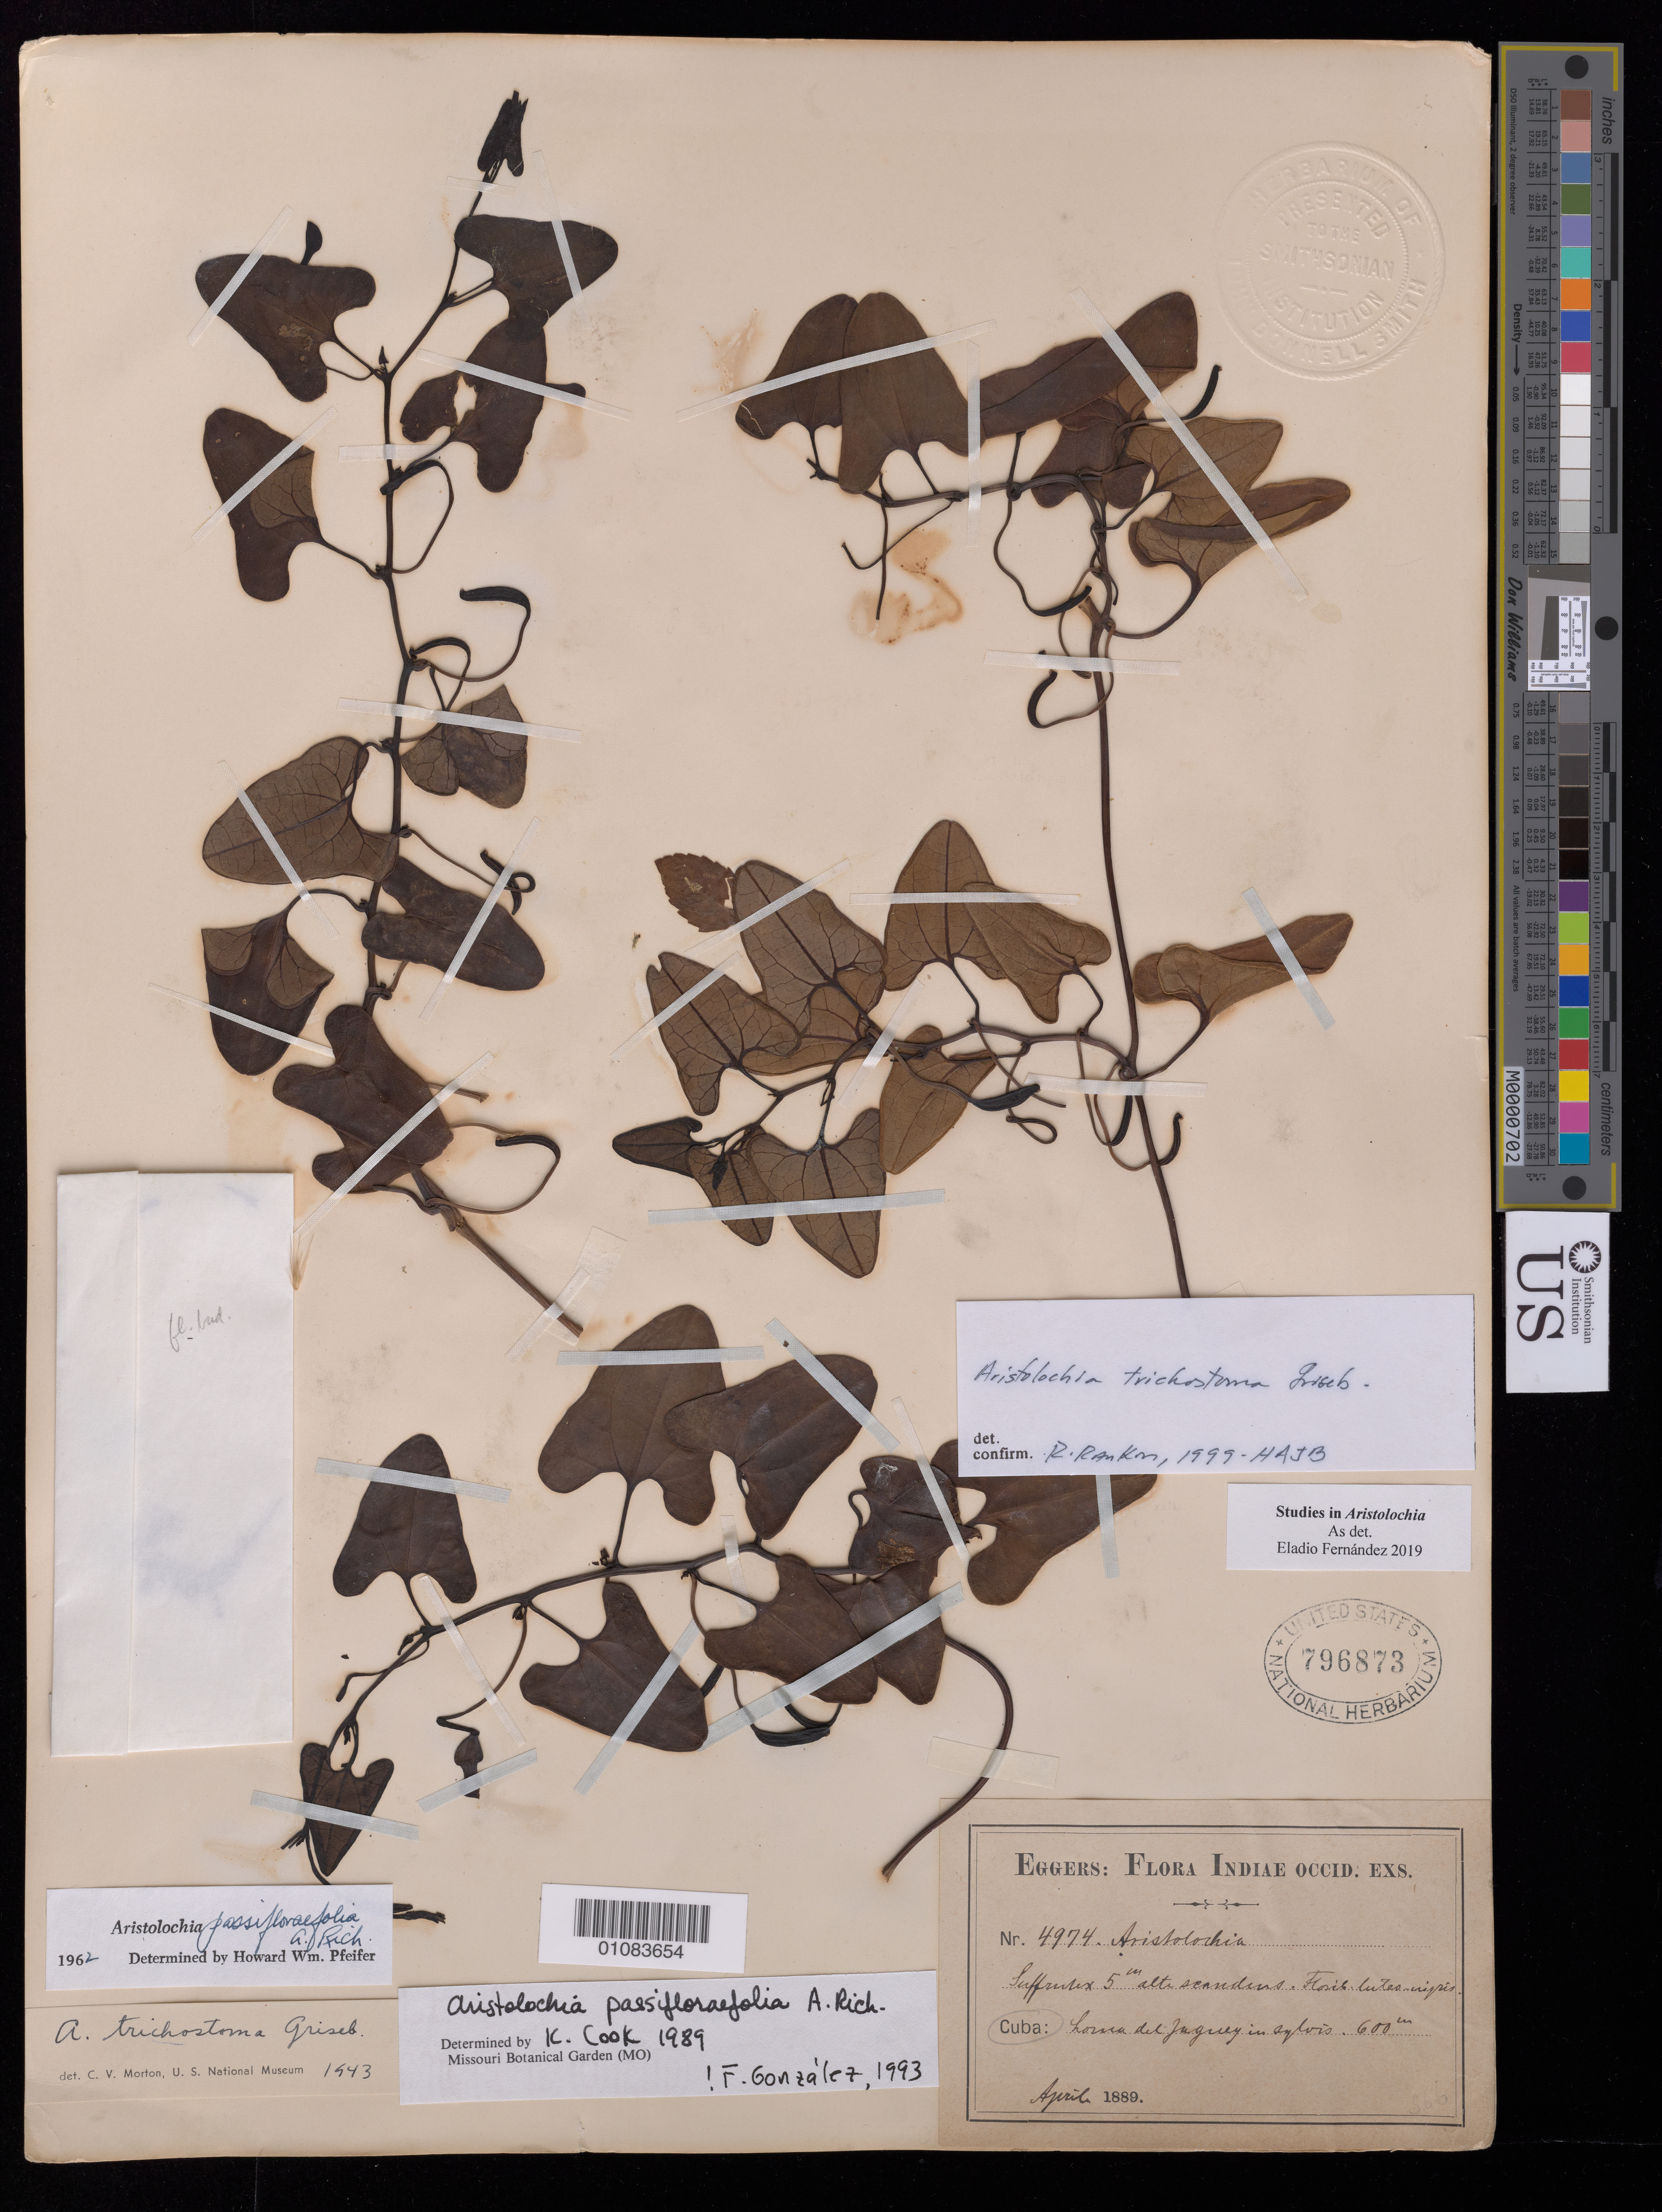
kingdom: Plantae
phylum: Tracheophyta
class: Magnoliopsida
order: Piperales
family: Aristolochiaceae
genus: Aristolochia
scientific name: Aristolochia passiflorifolia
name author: A. Rich.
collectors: H. F. A. von Eggers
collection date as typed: Apr 1889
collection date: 1889-04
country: Cuba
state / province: Sancti Spiritus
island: Cuba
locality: Loma del Jaguey in sylvis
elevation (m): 600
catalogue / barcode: US 796873